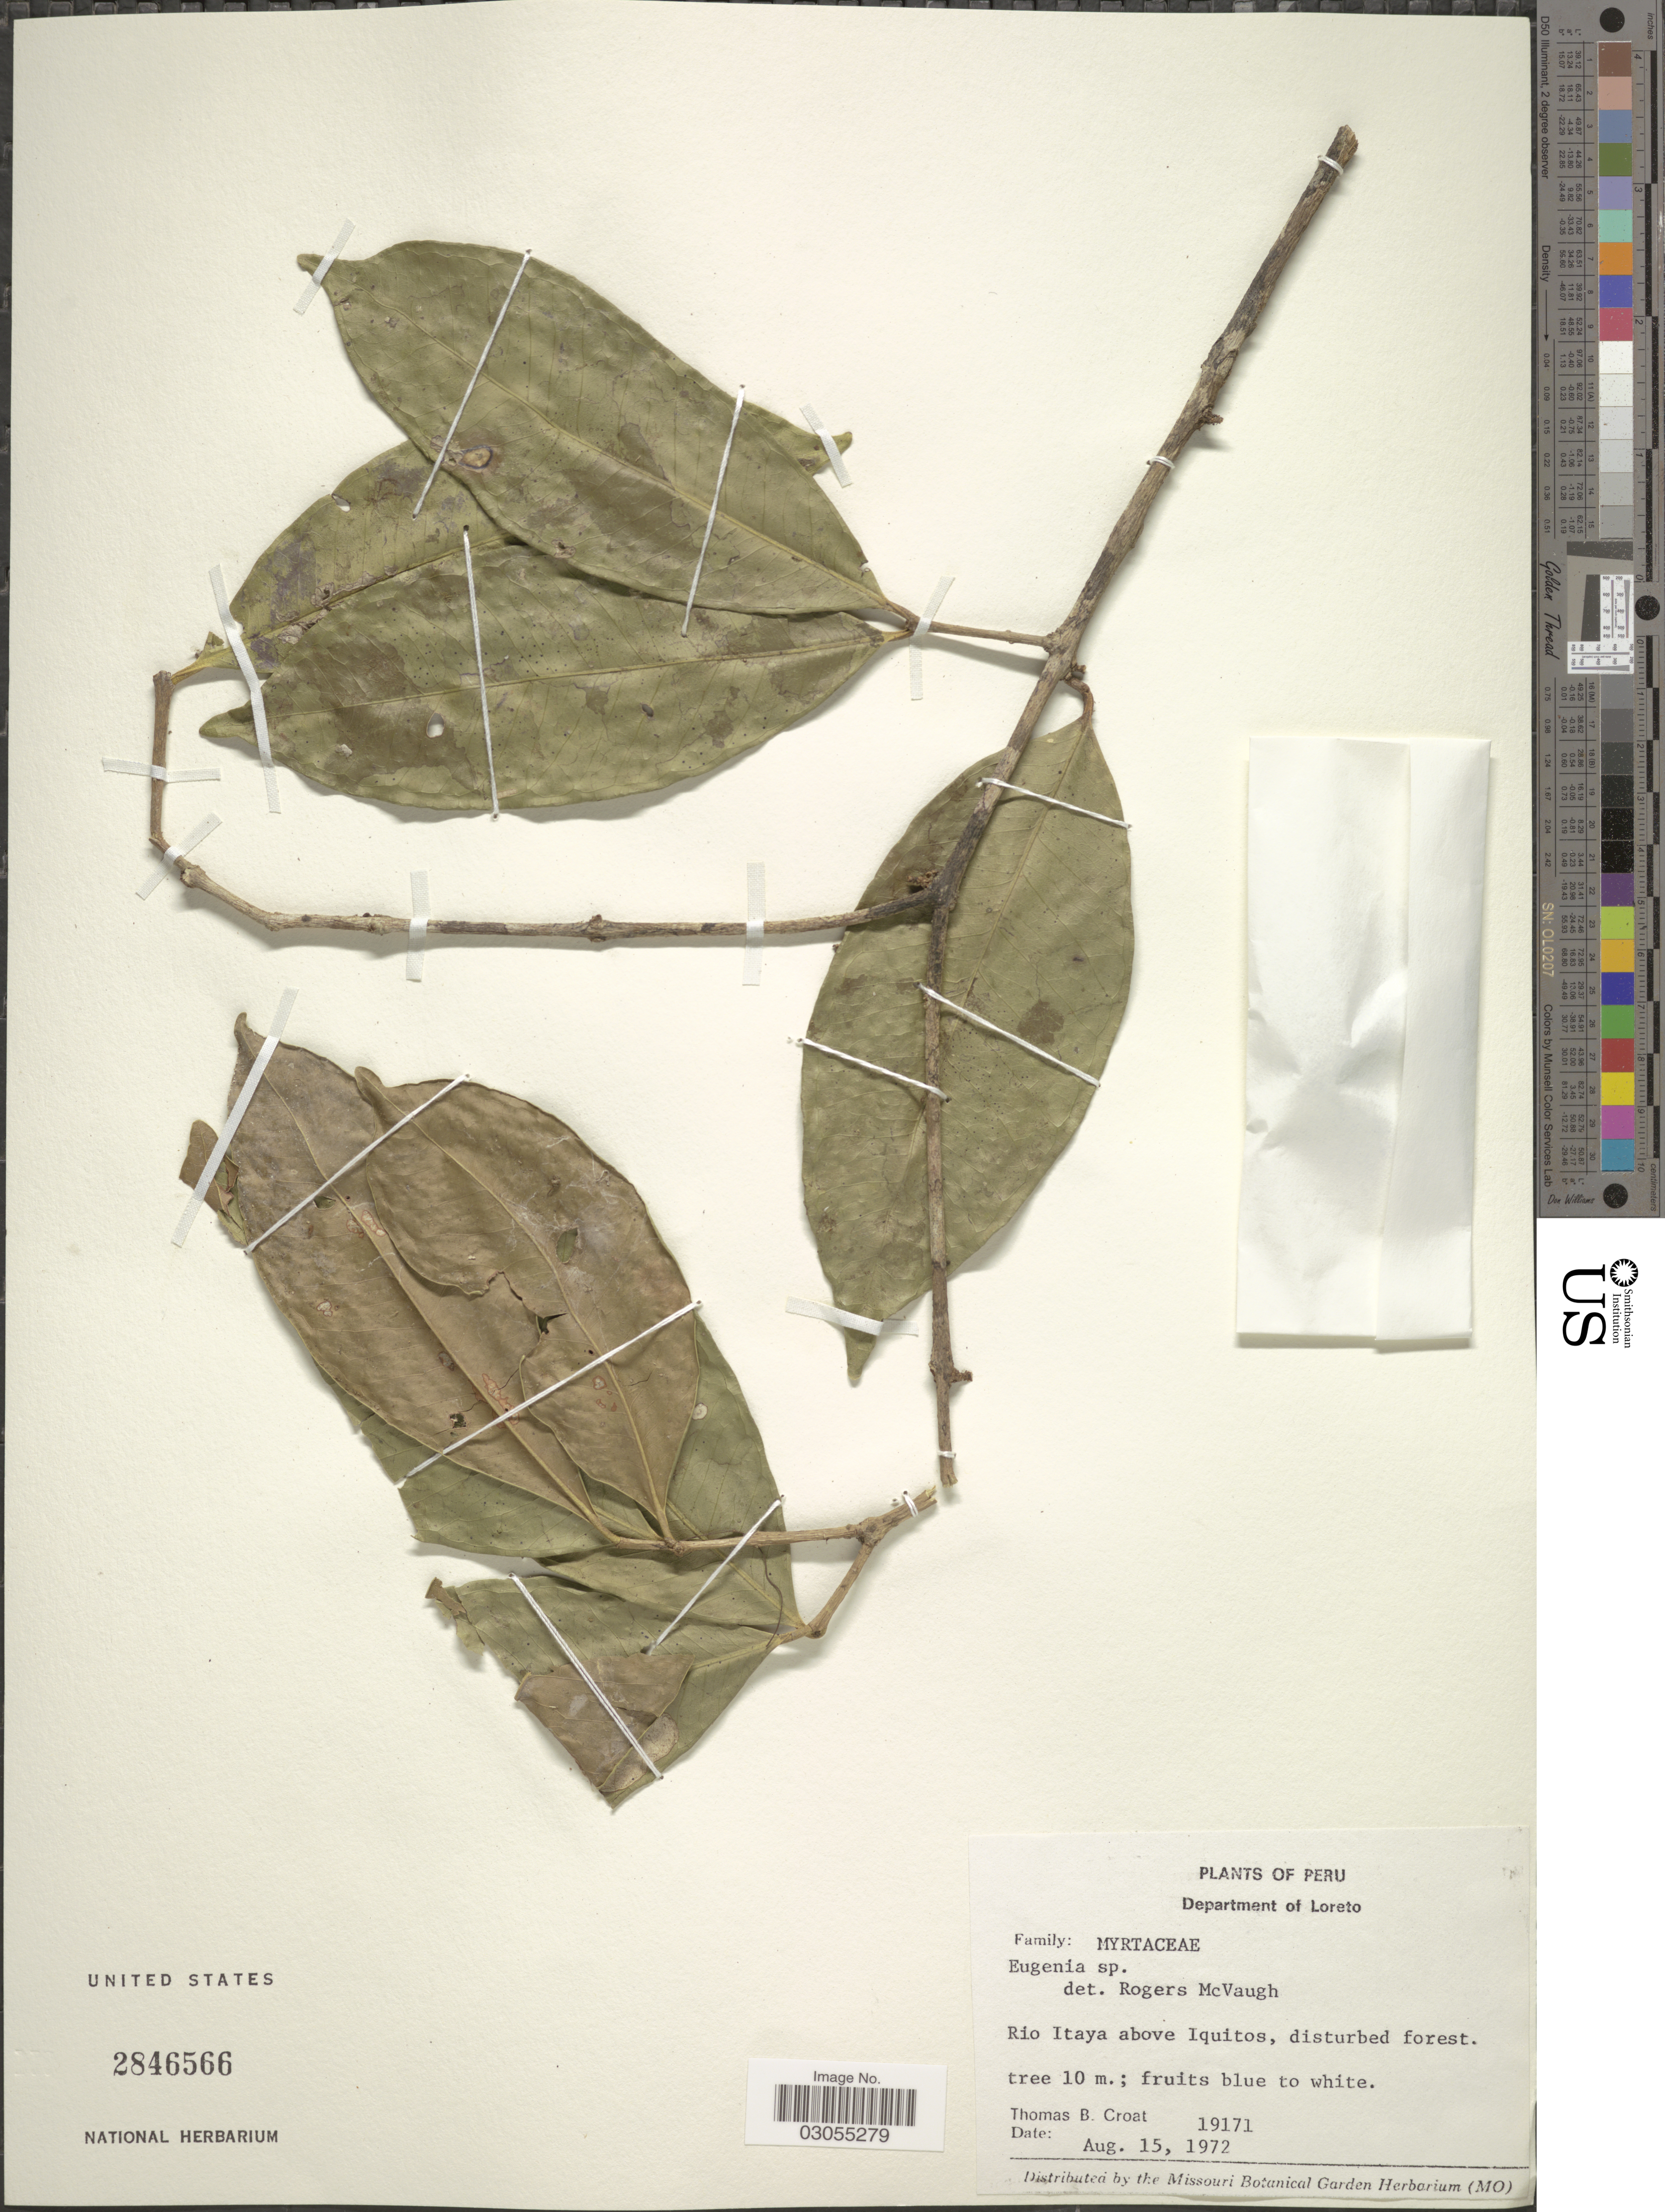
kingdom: Plantae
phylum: Tracheophyta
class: Magnoliopsida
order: Myrtales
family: Myrtaceae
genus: Eugenia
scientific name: Eugenia sp.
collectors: T. B. Croat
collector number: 19171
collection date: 1972-08-15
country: Peru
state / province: Loreto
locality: Department of Loreto. Rio Itaya above Iquitos.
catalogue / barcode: US 2846566